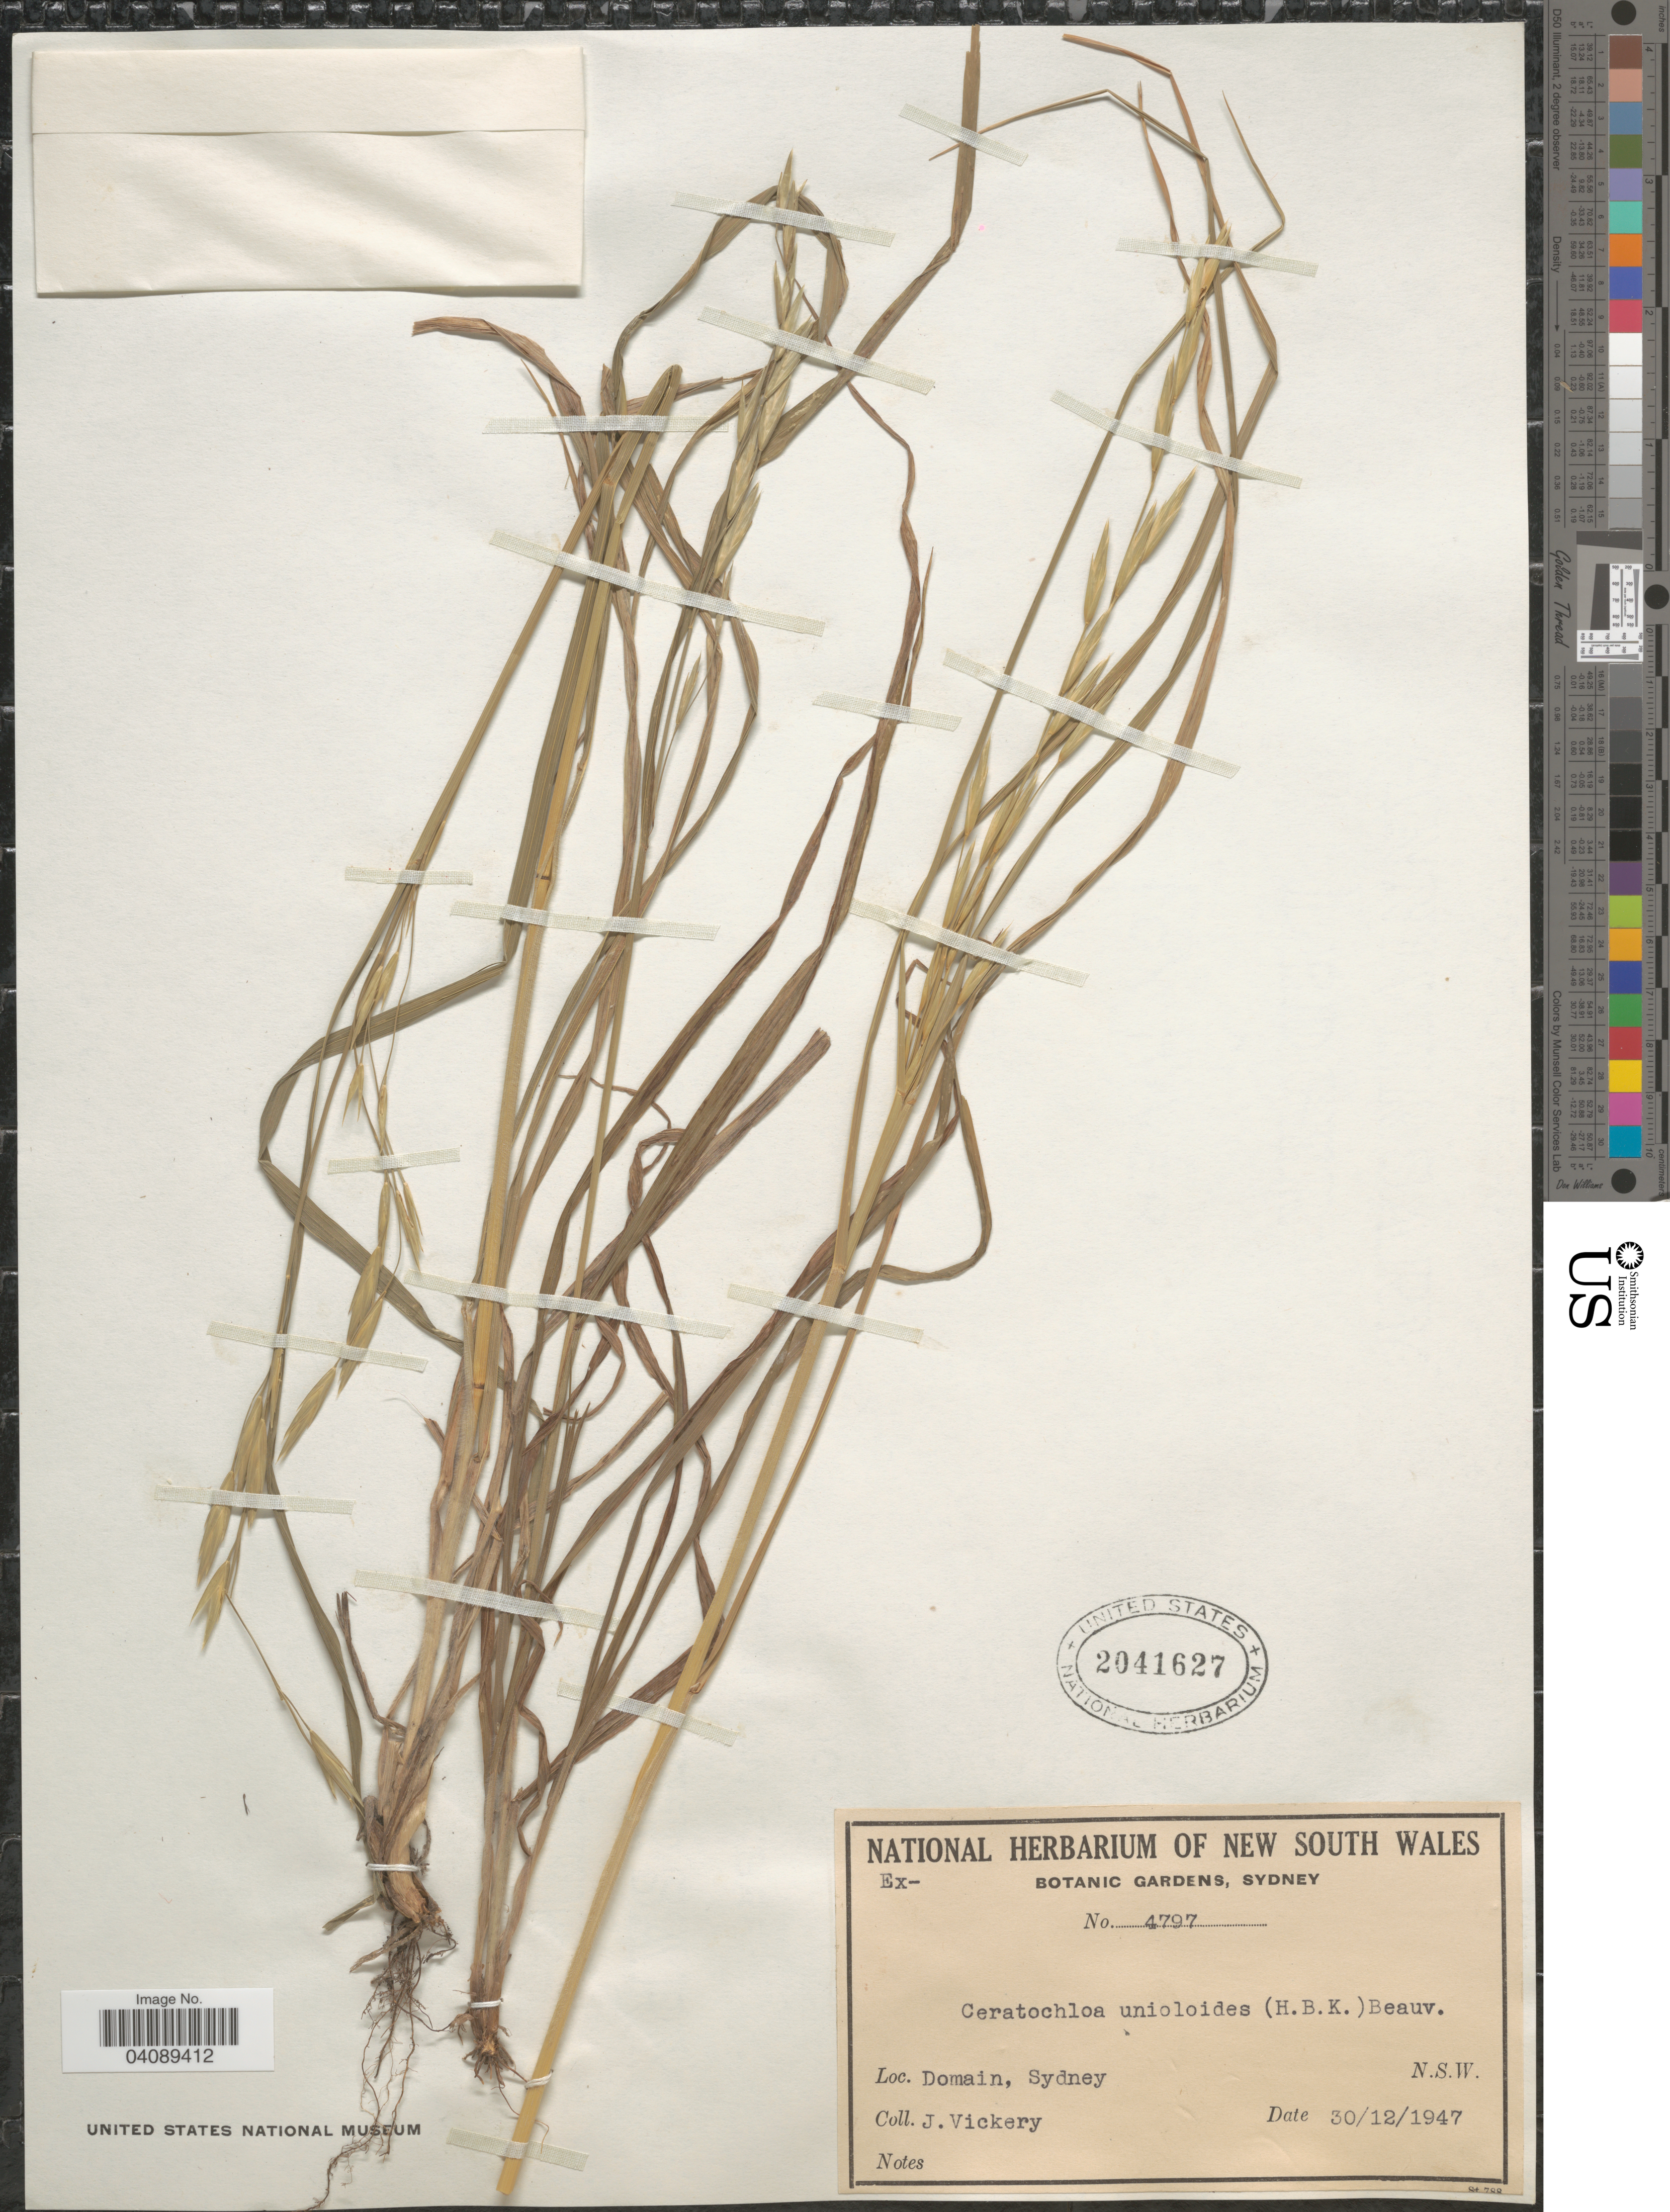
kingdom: Plantae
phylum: Tracheophyta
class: Liliopsida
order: Poales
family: Poaceae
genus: Bromus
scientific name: Bromus catharticus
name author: Vahl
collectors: J. Vickery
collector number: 4797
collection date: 1947-12-30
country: Australia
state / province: New South Wales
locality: Domain, Sydney.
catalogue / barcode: US 2041627